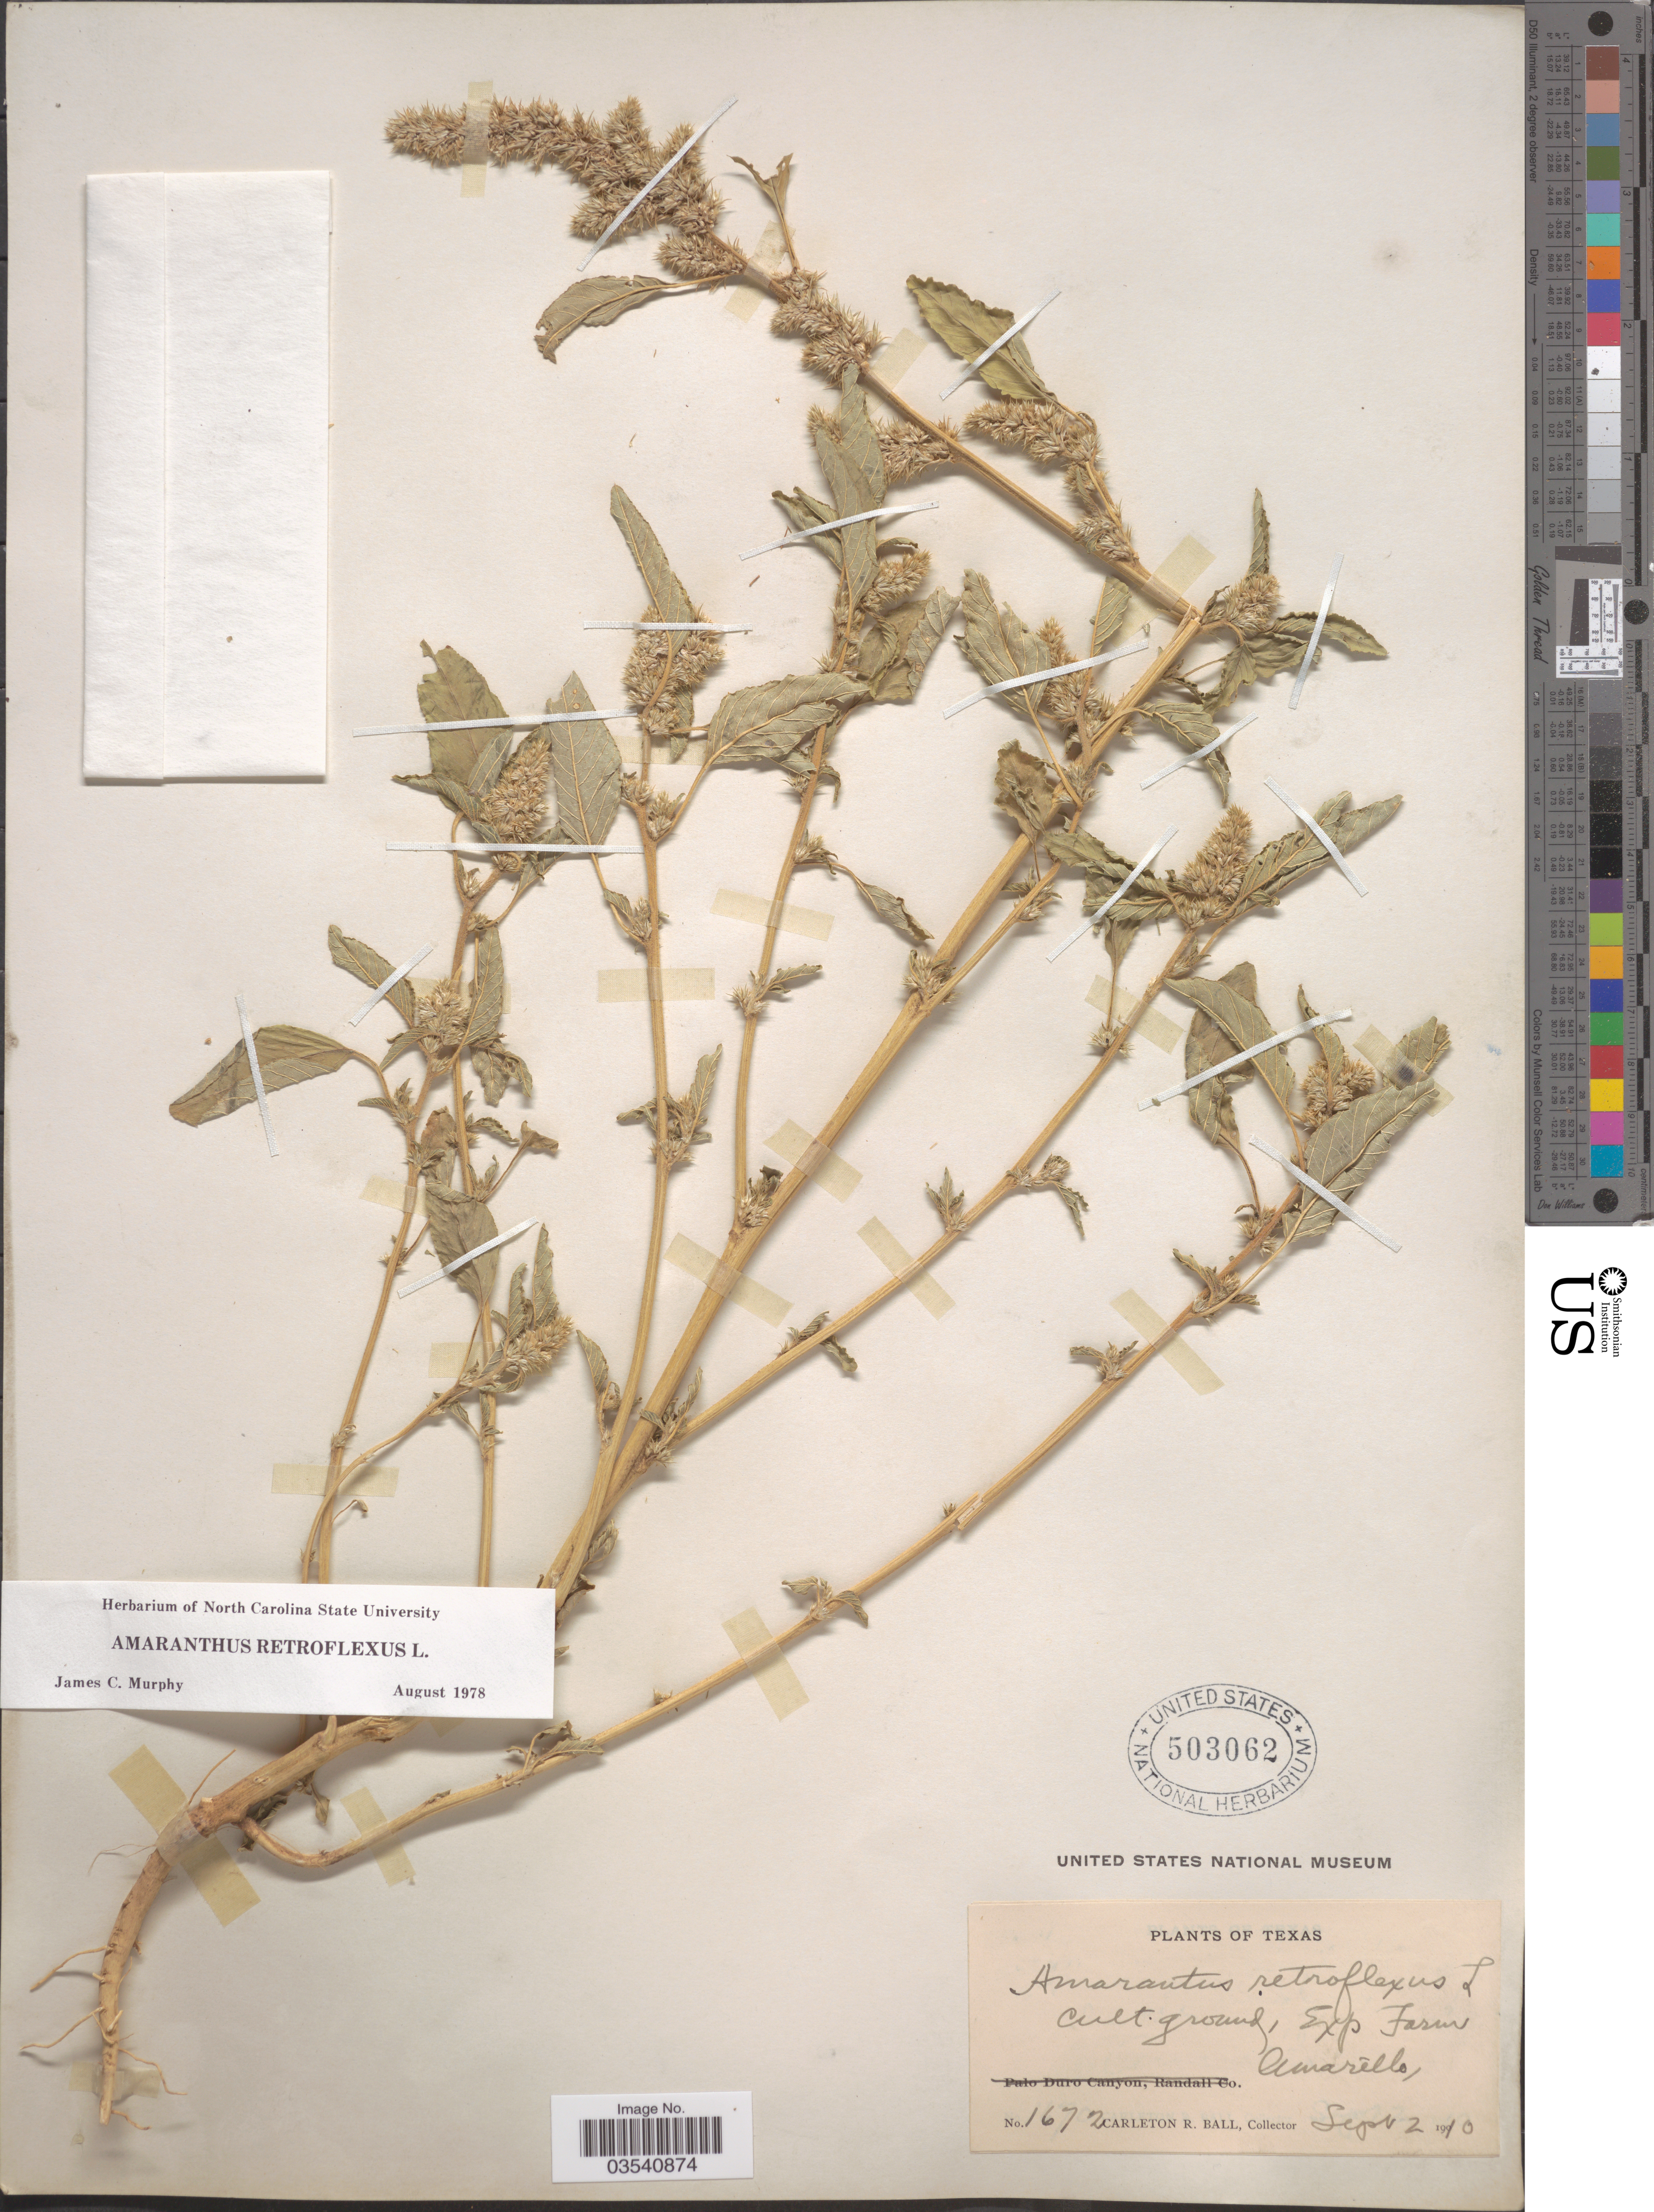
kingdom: Plantae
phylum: Tracheophyta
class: Magnoliopsida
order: Caryophyllales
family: Amaranthaceae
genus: Amaranthus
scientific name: Amaranthus retroflexus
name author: L.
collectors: C. R. Ball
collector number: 1672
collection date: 1910-09-02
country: United States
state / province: Texas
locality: Exp. Farm Amarillo.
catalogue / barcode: US 503062